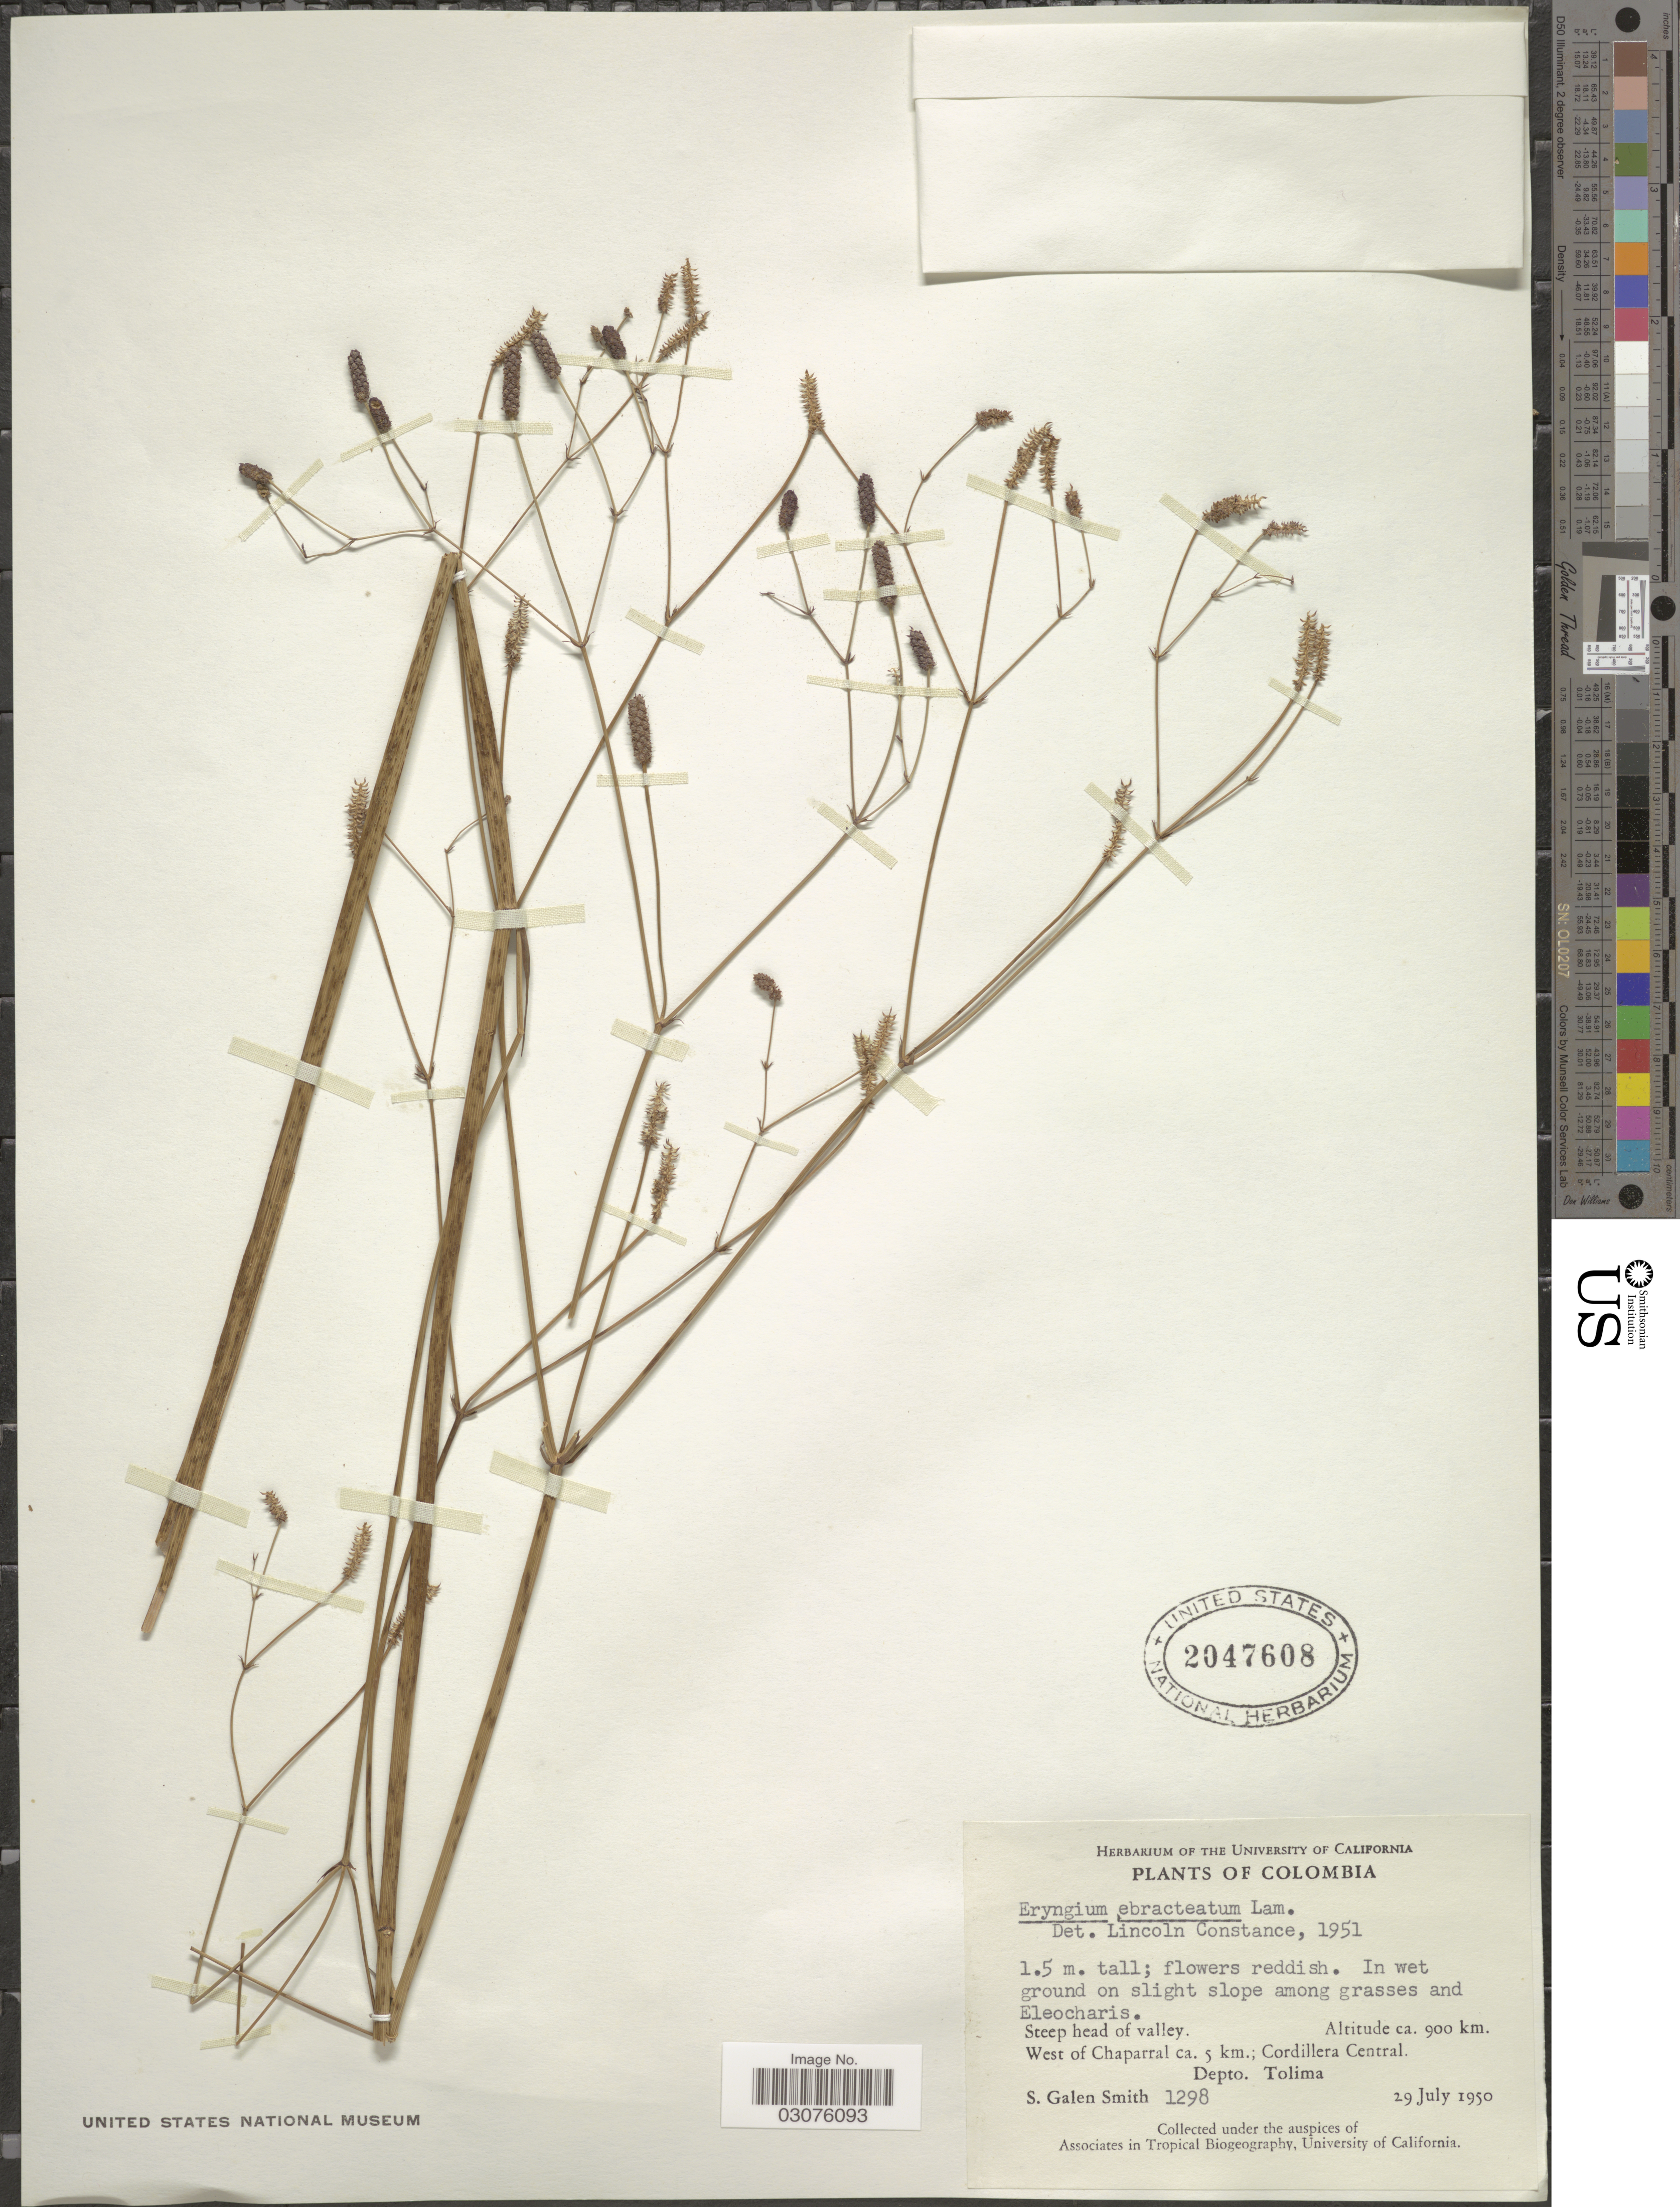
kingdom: Plantae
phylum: Tracheophyta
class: Magnoliopsida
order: Apiales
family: Apiaceae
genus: Eryngium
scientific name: Eryngium ebracteatum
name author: Lam.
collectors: S. G. Smith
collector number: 1298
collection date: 1950-07-29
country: Colombia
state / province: Tolima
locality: Steep head of valley. West of Chaparral ca. 5 km.; Cordillera Central. Depto. Tolima.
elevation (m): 900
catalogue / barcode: US 2047608